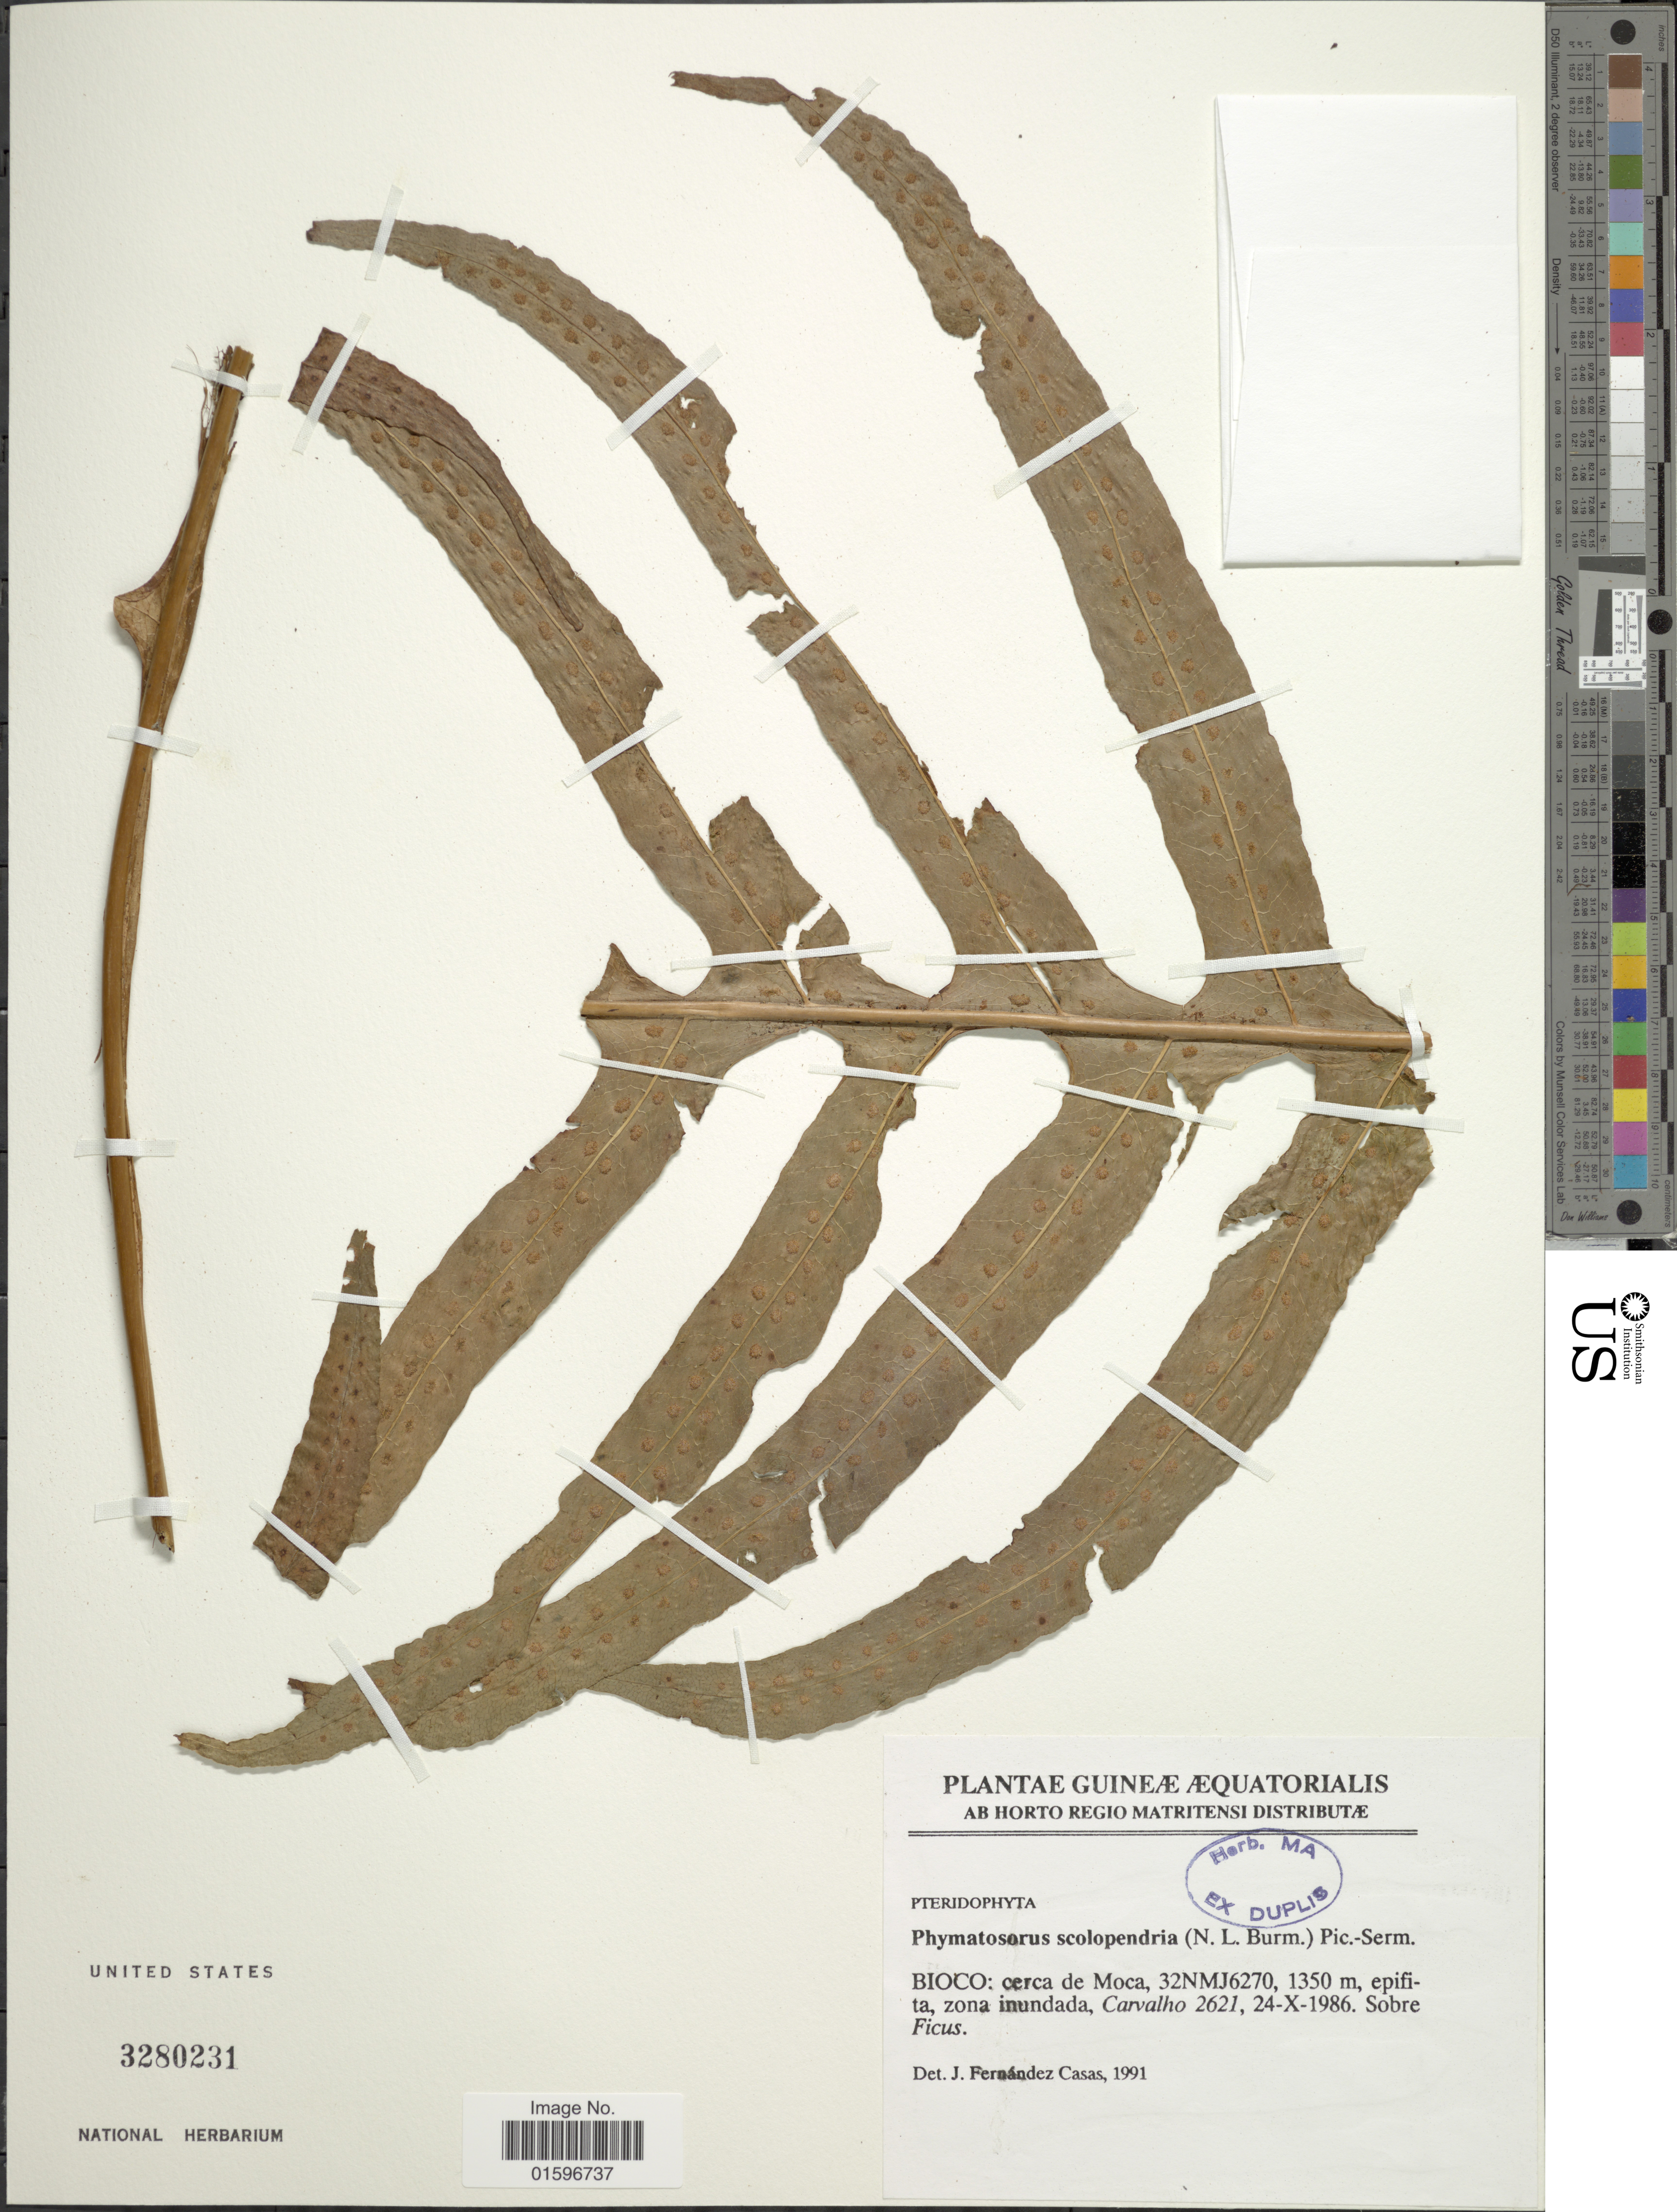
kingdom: Plantae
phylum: Tracheophyta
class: Polypodiopsida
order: Polypodiales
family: Polypodiaceae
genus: Polypodium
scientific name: Polypodium scolopendria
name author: Burm. f.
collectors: Carvalho, --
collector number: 2621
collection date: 1986-10-24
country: Equatorial Guinea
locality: Guineæ Æquatorialis, Bioco: cerca de Moca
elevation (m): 1350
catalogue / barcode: US 3280231